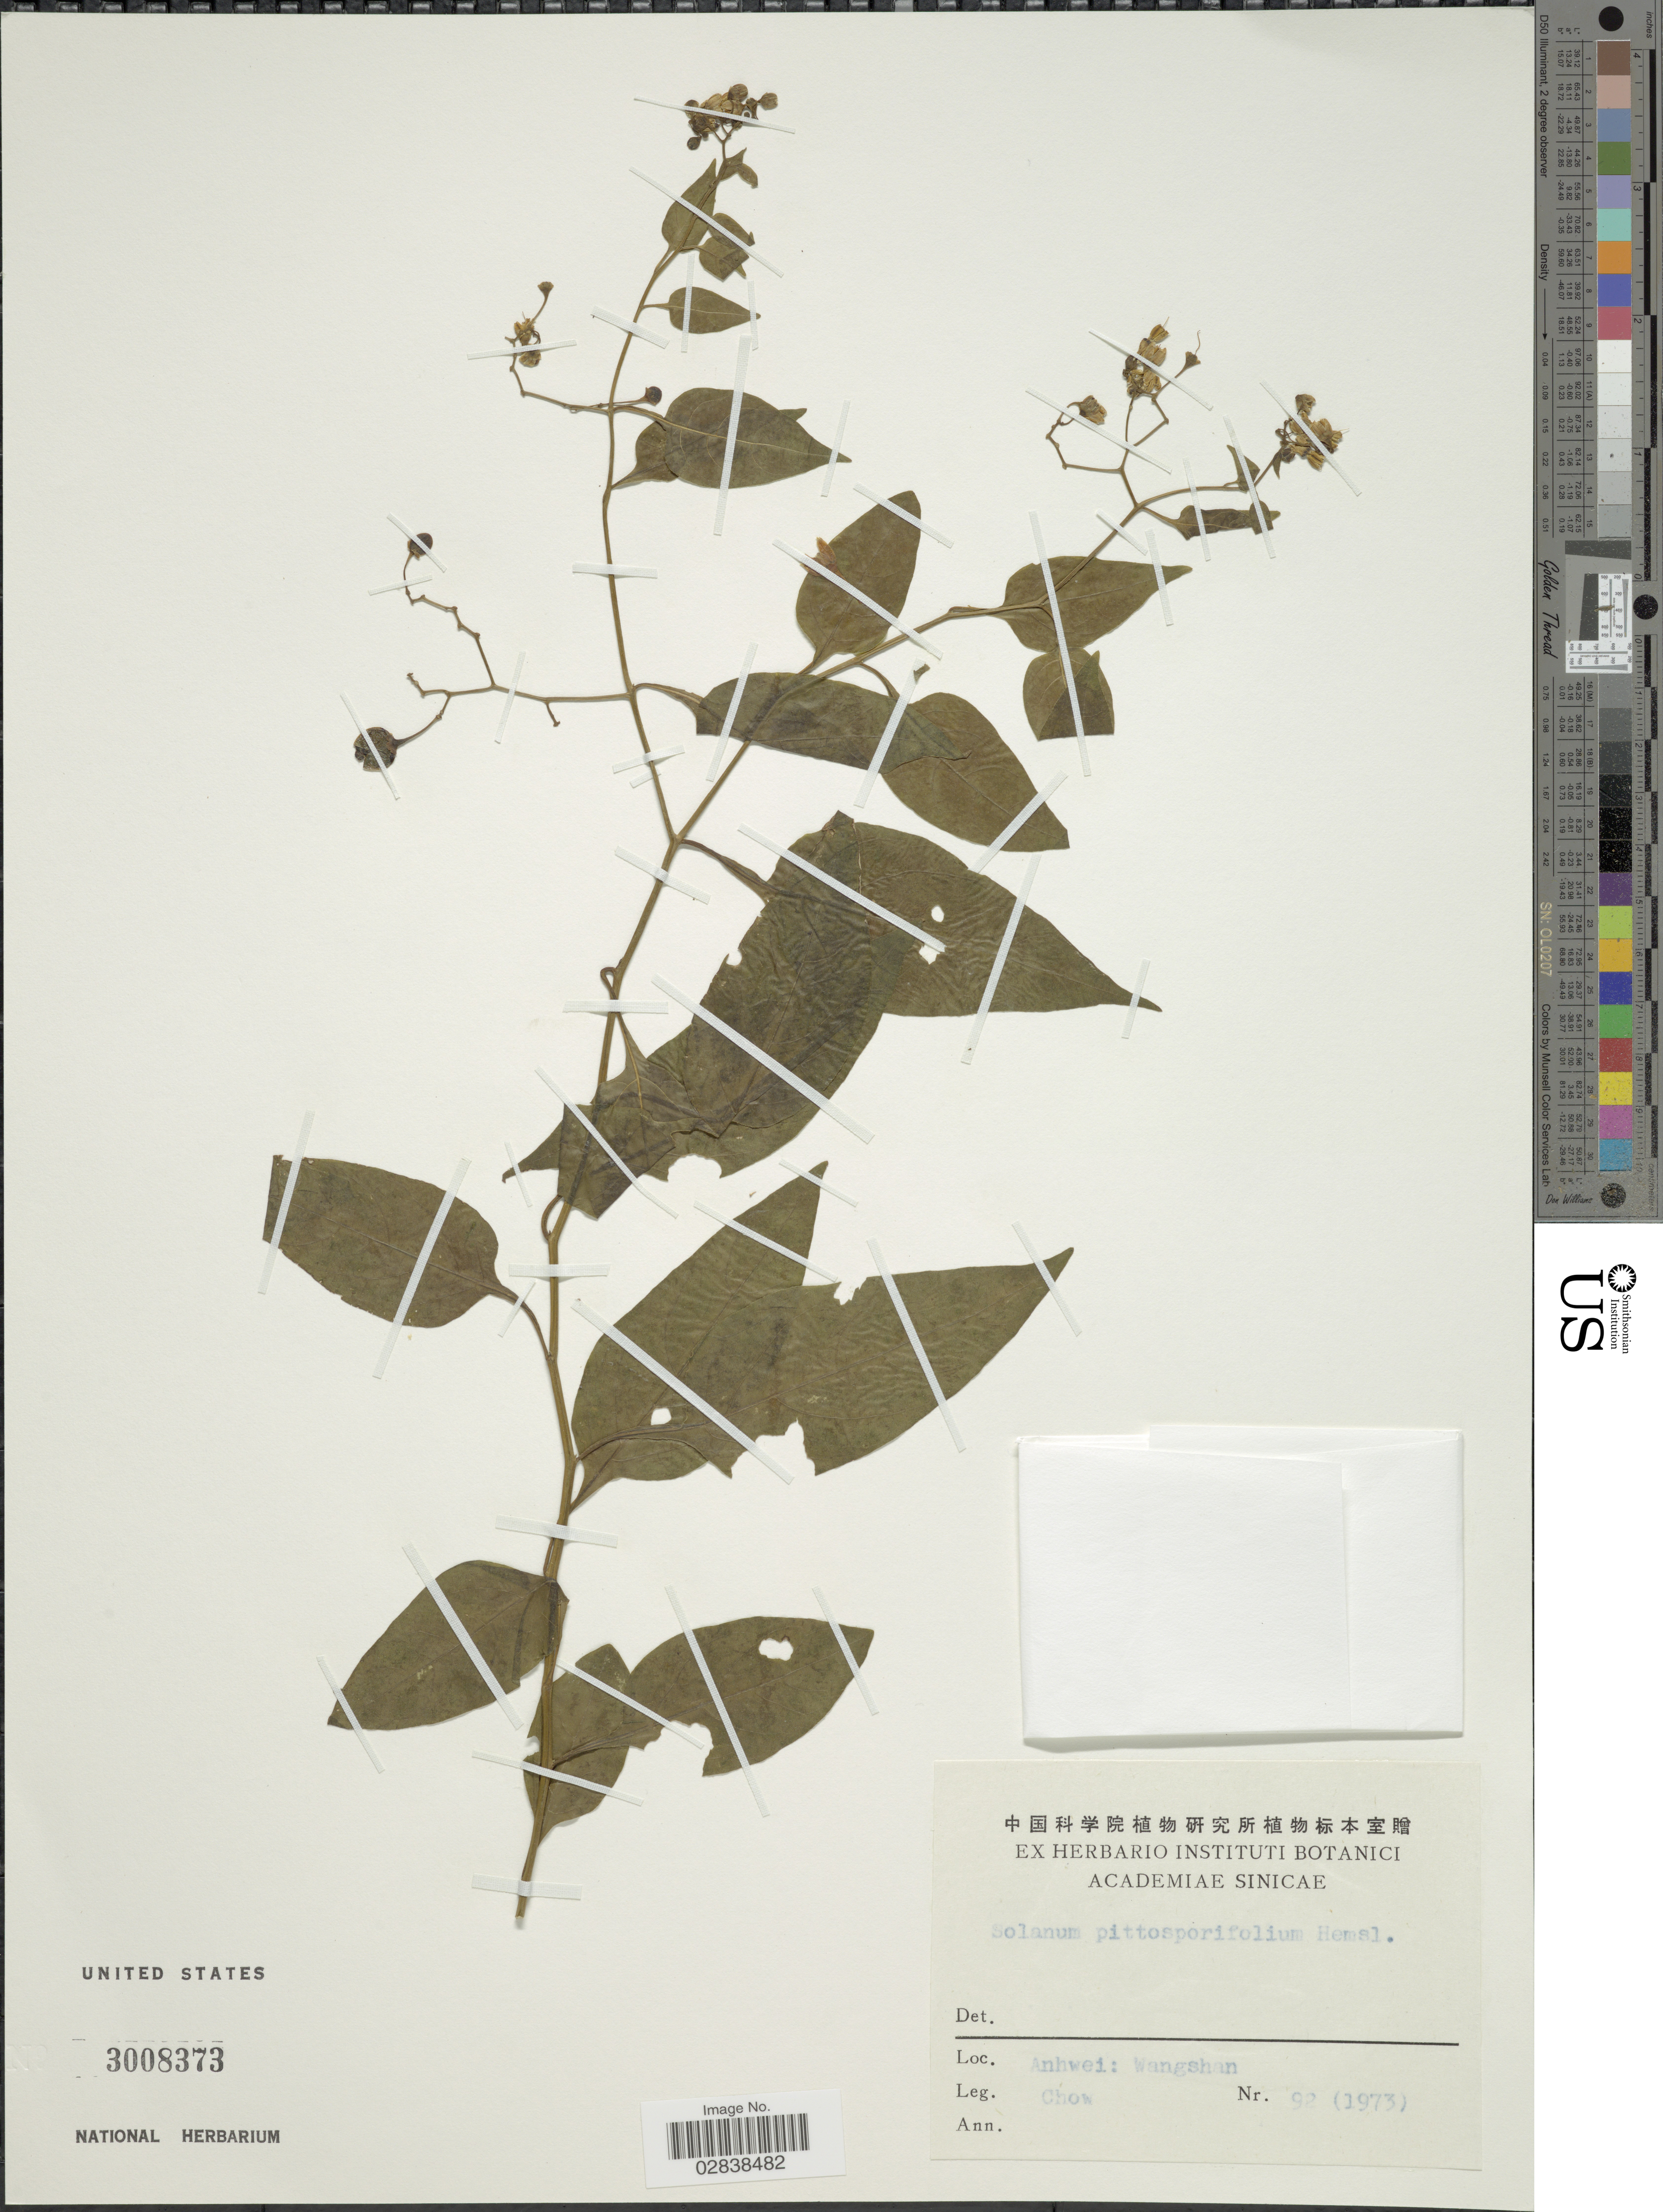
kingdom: Plantae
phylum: Tracheophyta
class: Magnoliopsida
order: Solanales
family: Solanaceae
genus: Solanum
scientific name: Solanum pittosporifolium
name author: Hemsl.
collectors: Chow, --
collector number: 92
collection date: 1973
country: China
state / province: Anhui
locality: Anhwei: Wangshan.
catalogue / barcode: US 3008373